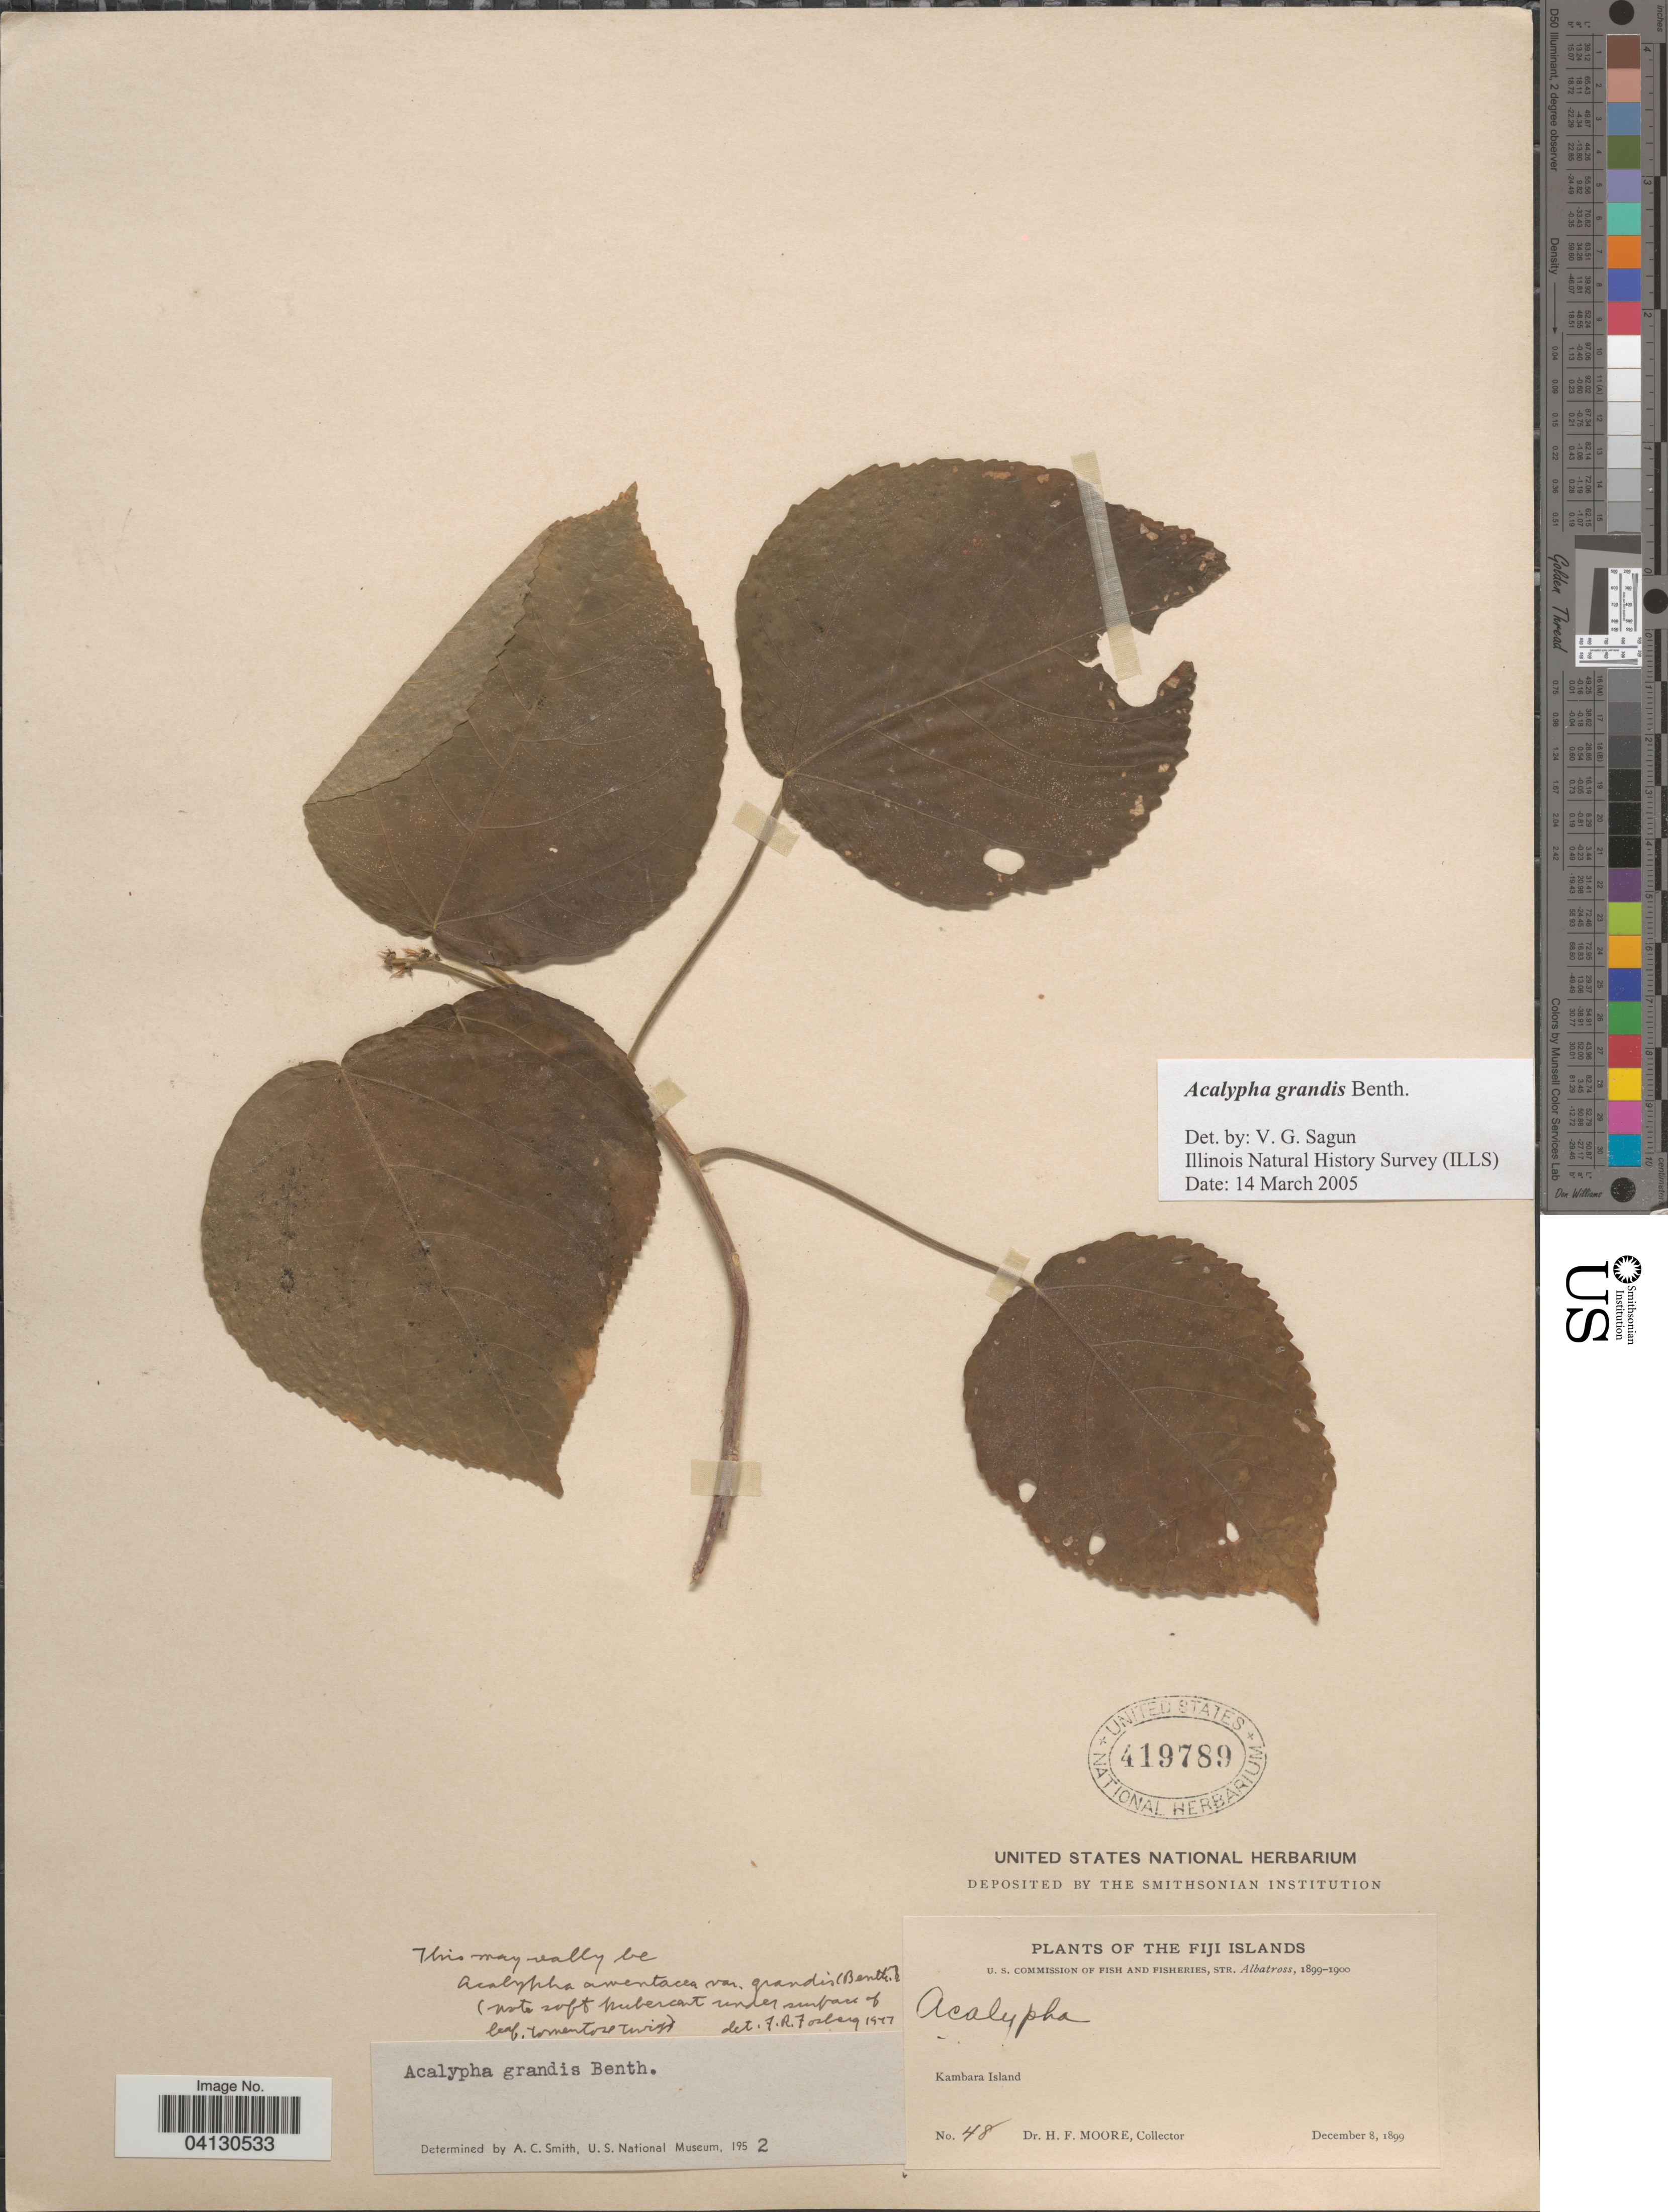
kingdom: Plantae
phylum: Tracheophyta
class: Magnoliopsida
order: Malpighiales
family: Euphorbiaceae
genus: Acalypha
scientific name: Acalypha grandis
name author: Benth.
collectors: H. F. Moore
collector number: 48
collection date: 1899-12-08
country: Fiji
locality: Kambara Island.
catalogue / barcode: US 419789